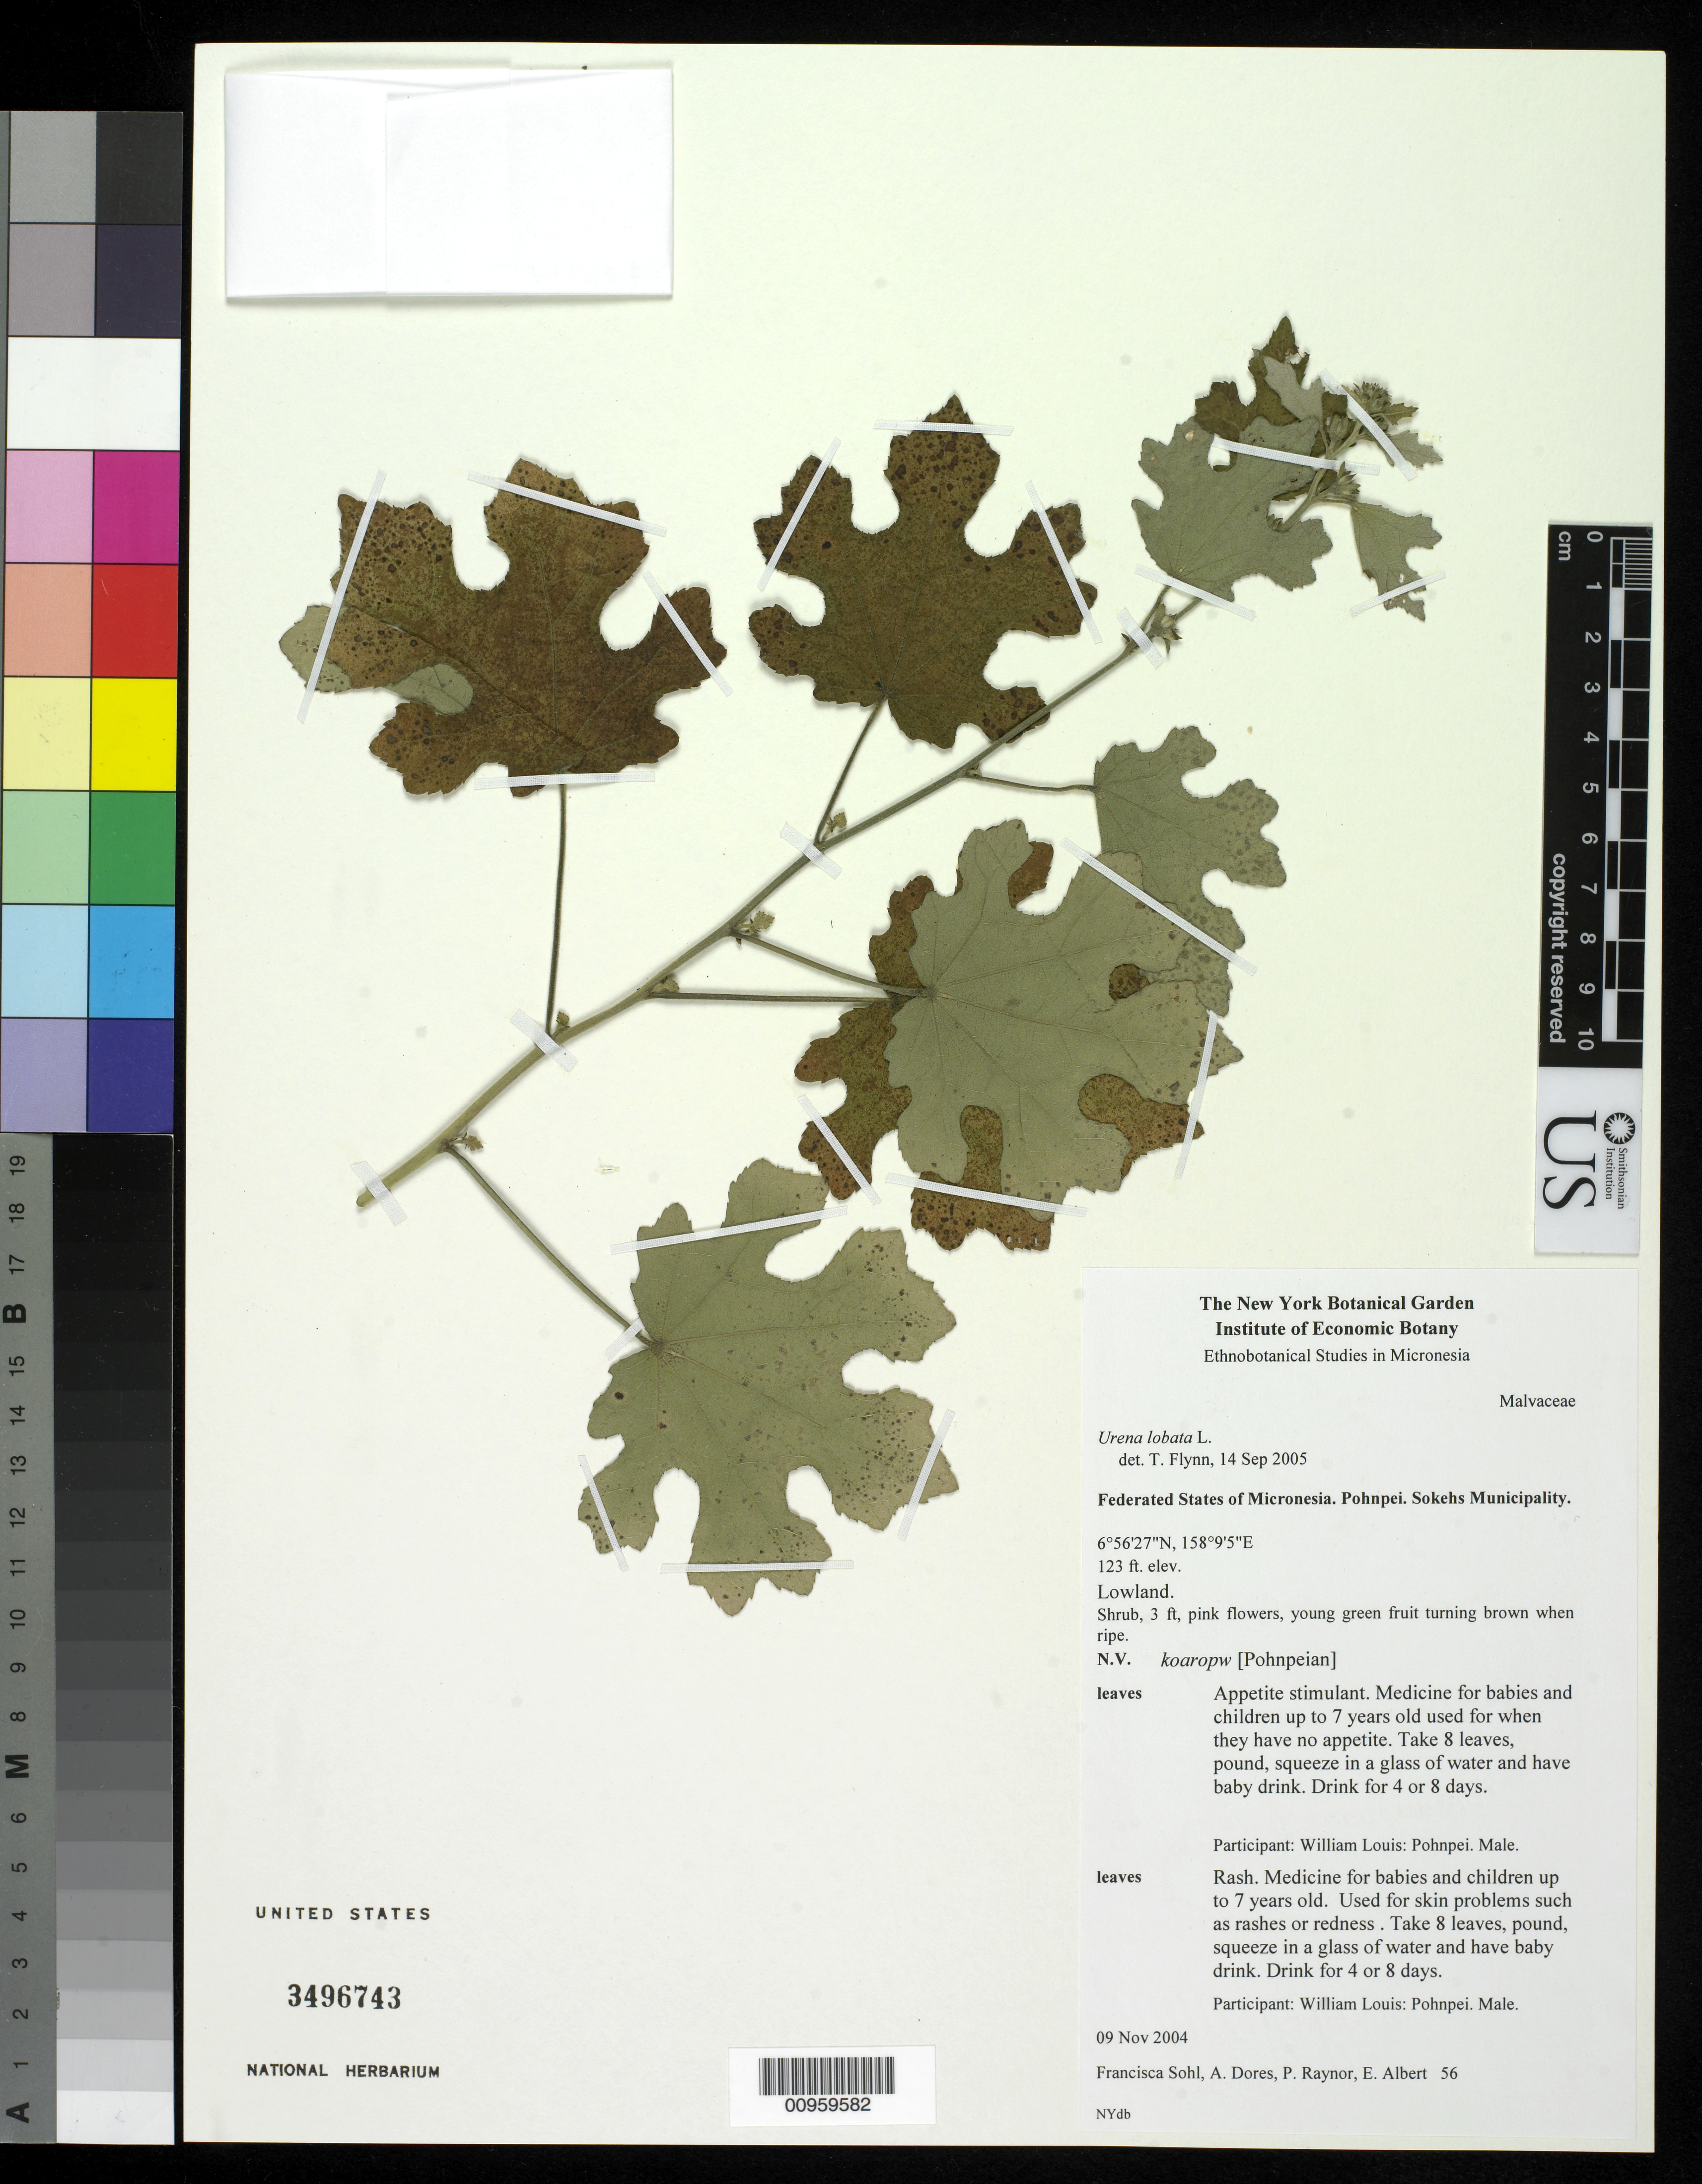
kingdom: Plantae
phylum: Tracheophyta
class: Magnoliopsida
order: Malvales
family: Malvaceae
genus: Urena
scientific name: Urena lobata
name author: L.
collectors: F. Sohl, F. Sohl, A. Dores, P. Raynor & E. Albert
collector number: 56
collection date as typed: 09 Nov 2004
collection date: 2004-11-09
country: Micronesia, Federated States of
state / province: Pohnpei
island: Pohnpei [Ponape]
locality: Sokehs Municipality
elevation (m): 37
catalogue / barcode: US 3496743